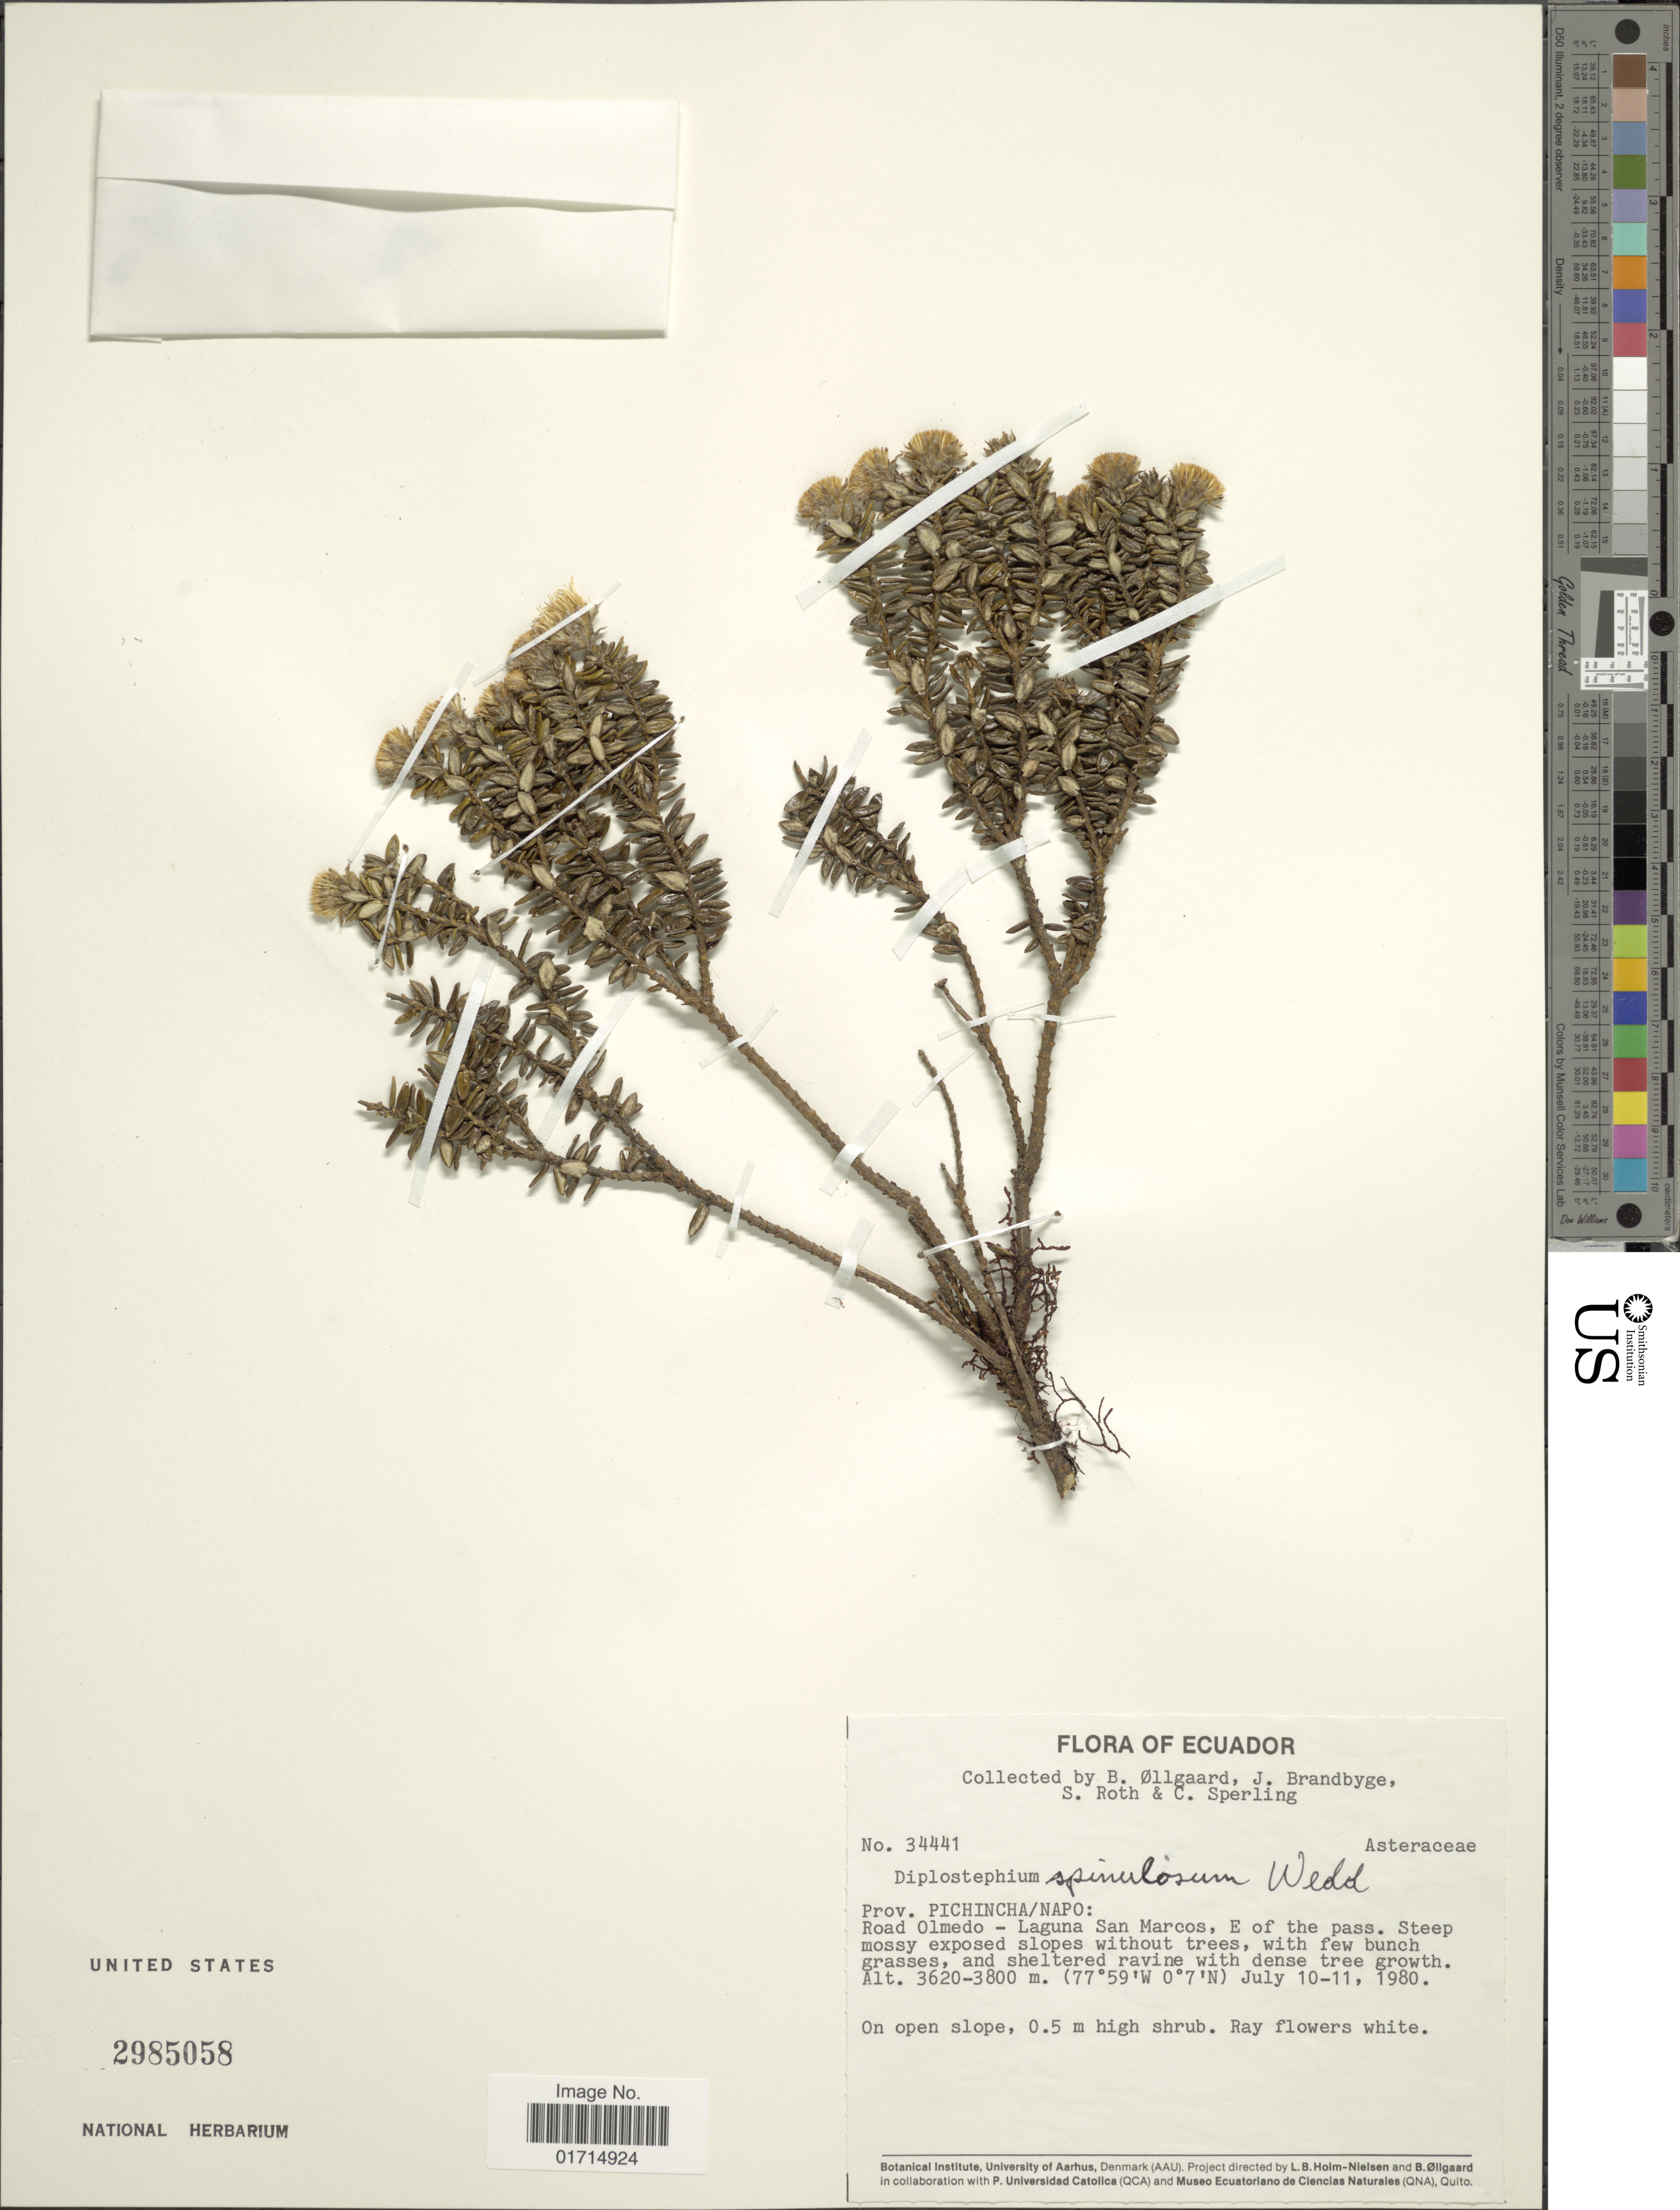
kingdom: Plantae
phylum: Tracheophyta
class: Magnoliopsida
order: Asterales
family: Asteraceae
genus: Diplostephium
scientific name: Diplostephium spinulosum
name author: Wedd.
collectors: B. Øllgaard, J. Brandbyge, S. Roth & C. Sperling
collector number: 34441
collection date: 1980-07-10/1980-07-11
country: Ecuador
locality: Ecuador. Prov. Pichincha/Napo: Road Olmedo-Laguna San Marcos, E of the pass.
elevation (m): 3620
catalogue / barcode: US 2985058